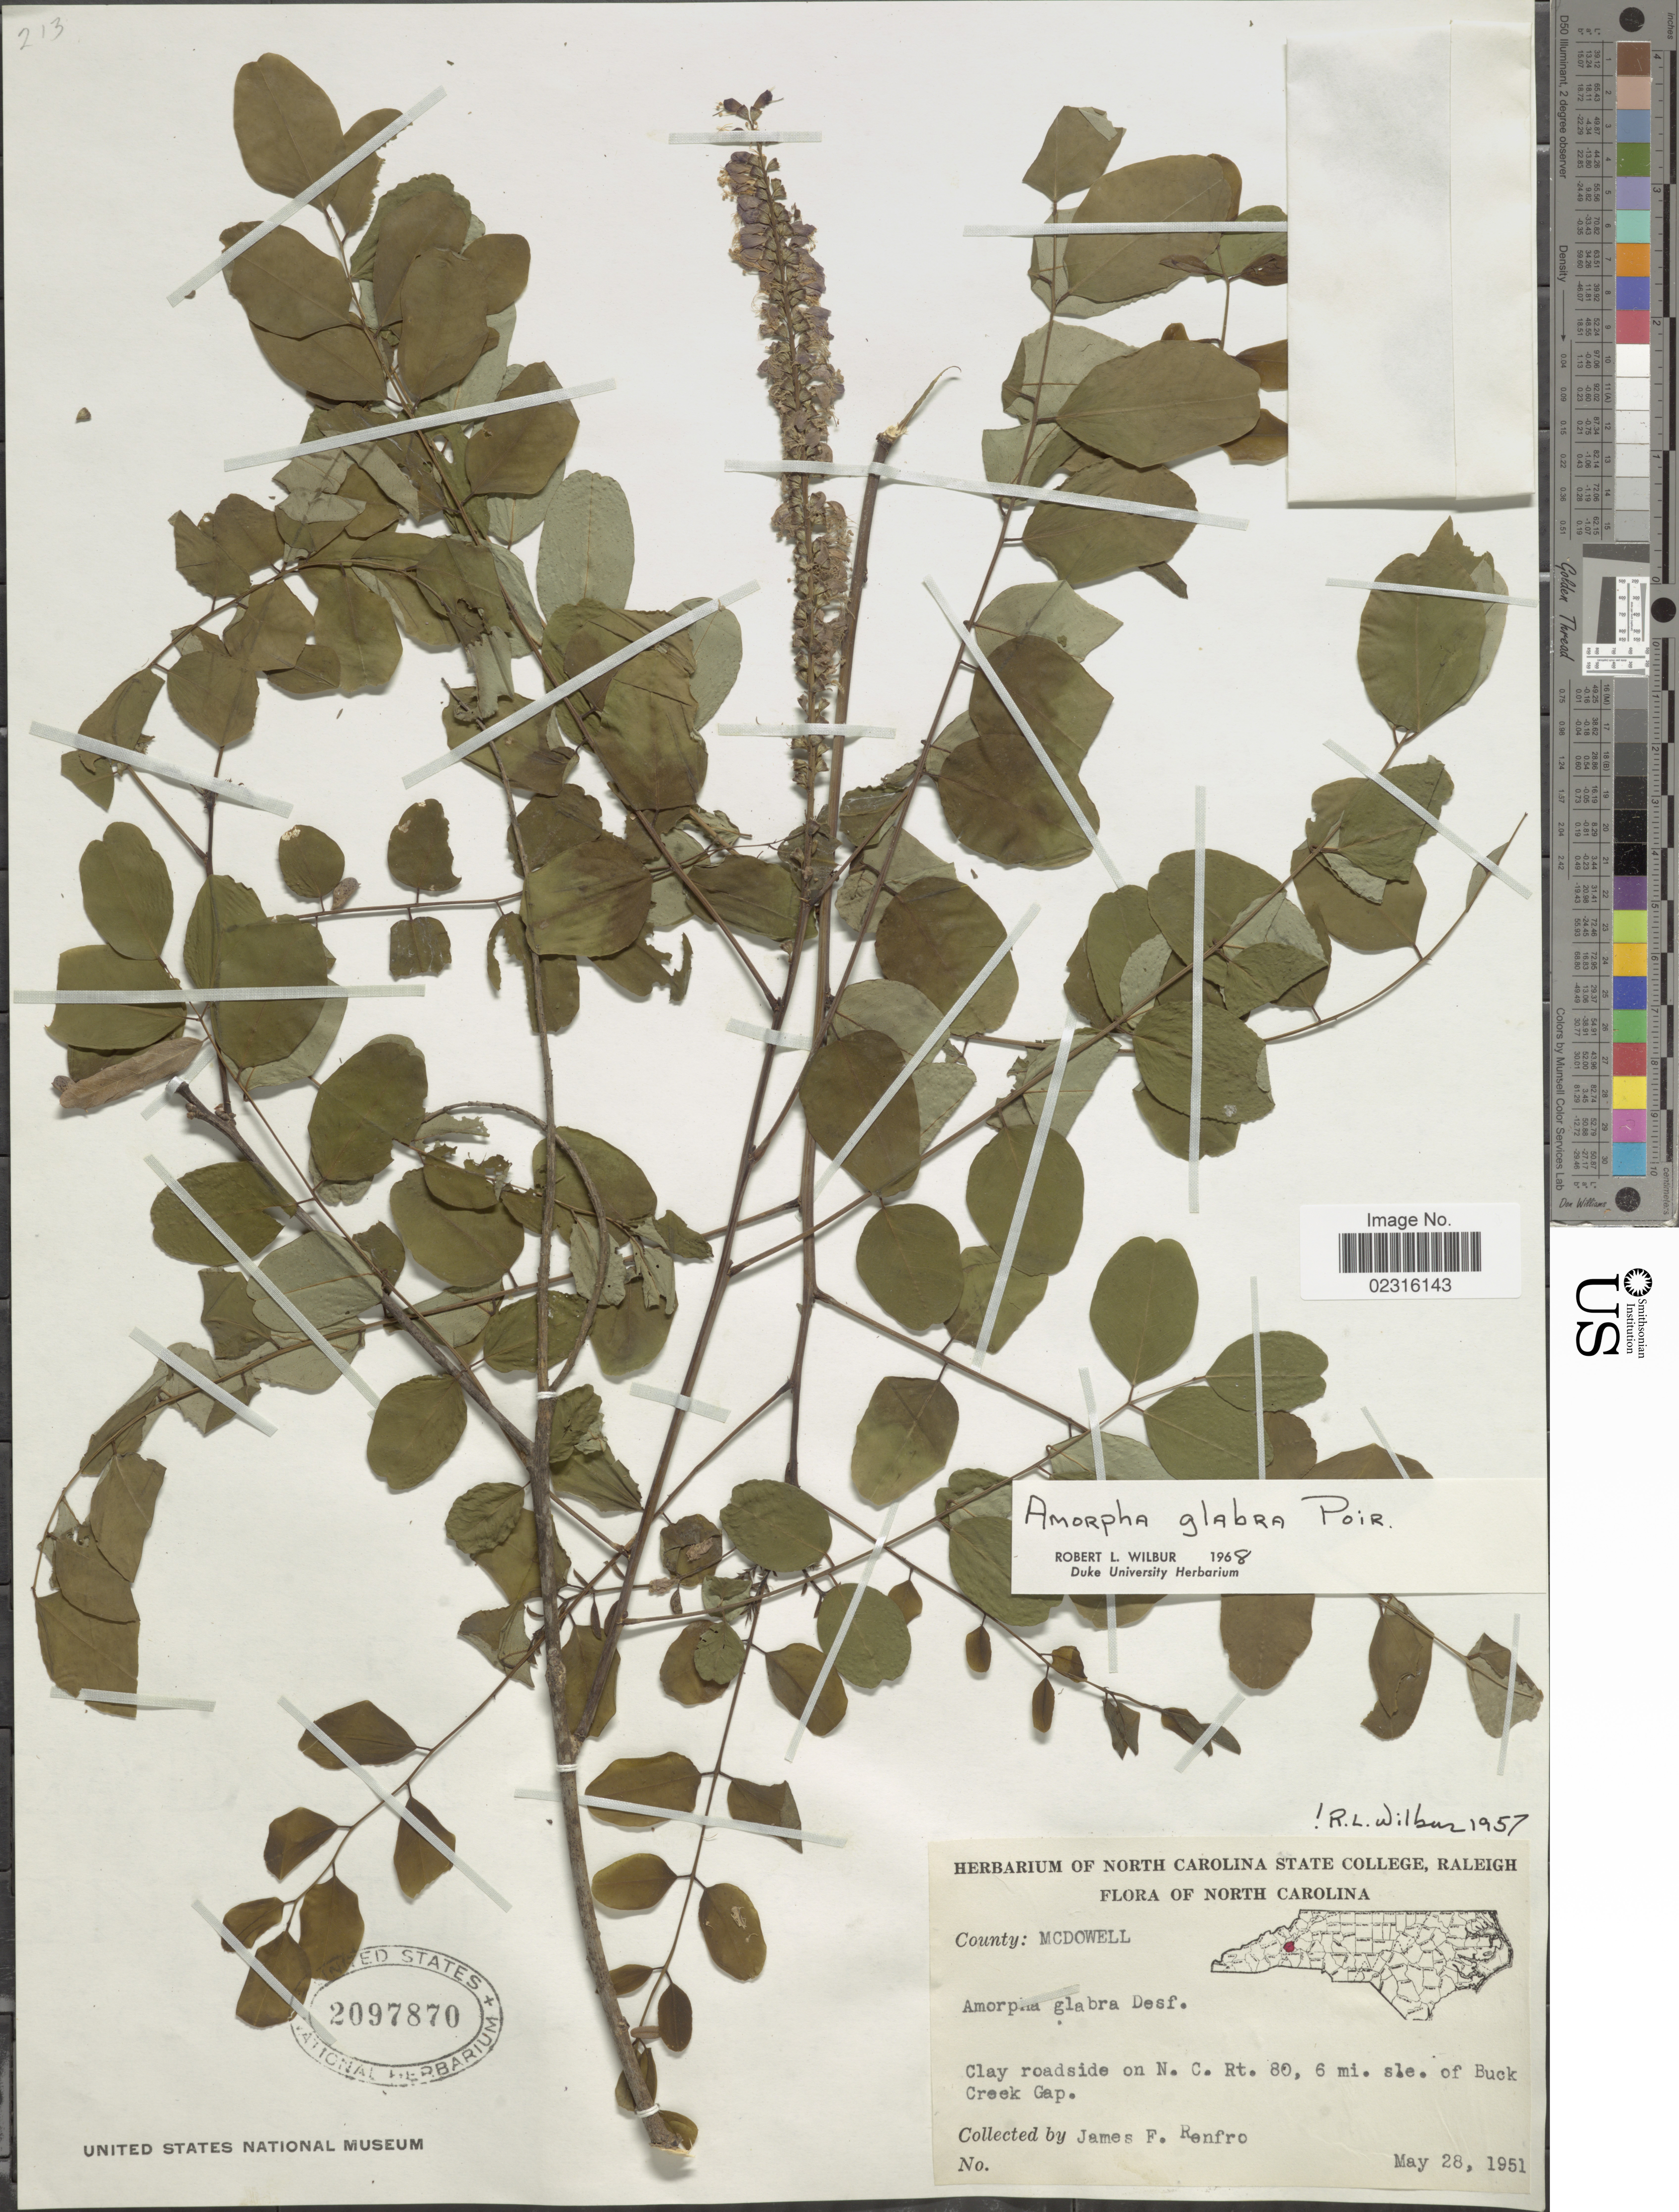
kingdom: Plantae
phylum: Tracheophyta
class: Magnoliopsida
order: Fabales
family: Fabaceae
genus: Amorpha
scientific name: Amorpha glabra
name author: (Pers.) Poir.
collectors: J. Renfro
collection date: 1951-05-28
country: United States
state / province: North Carolina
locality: County: McDowell, Clay roadside on N.C. Rt. 80, 6 mi. s.e. of Buck Creek Gap.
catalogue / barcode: US 2097870